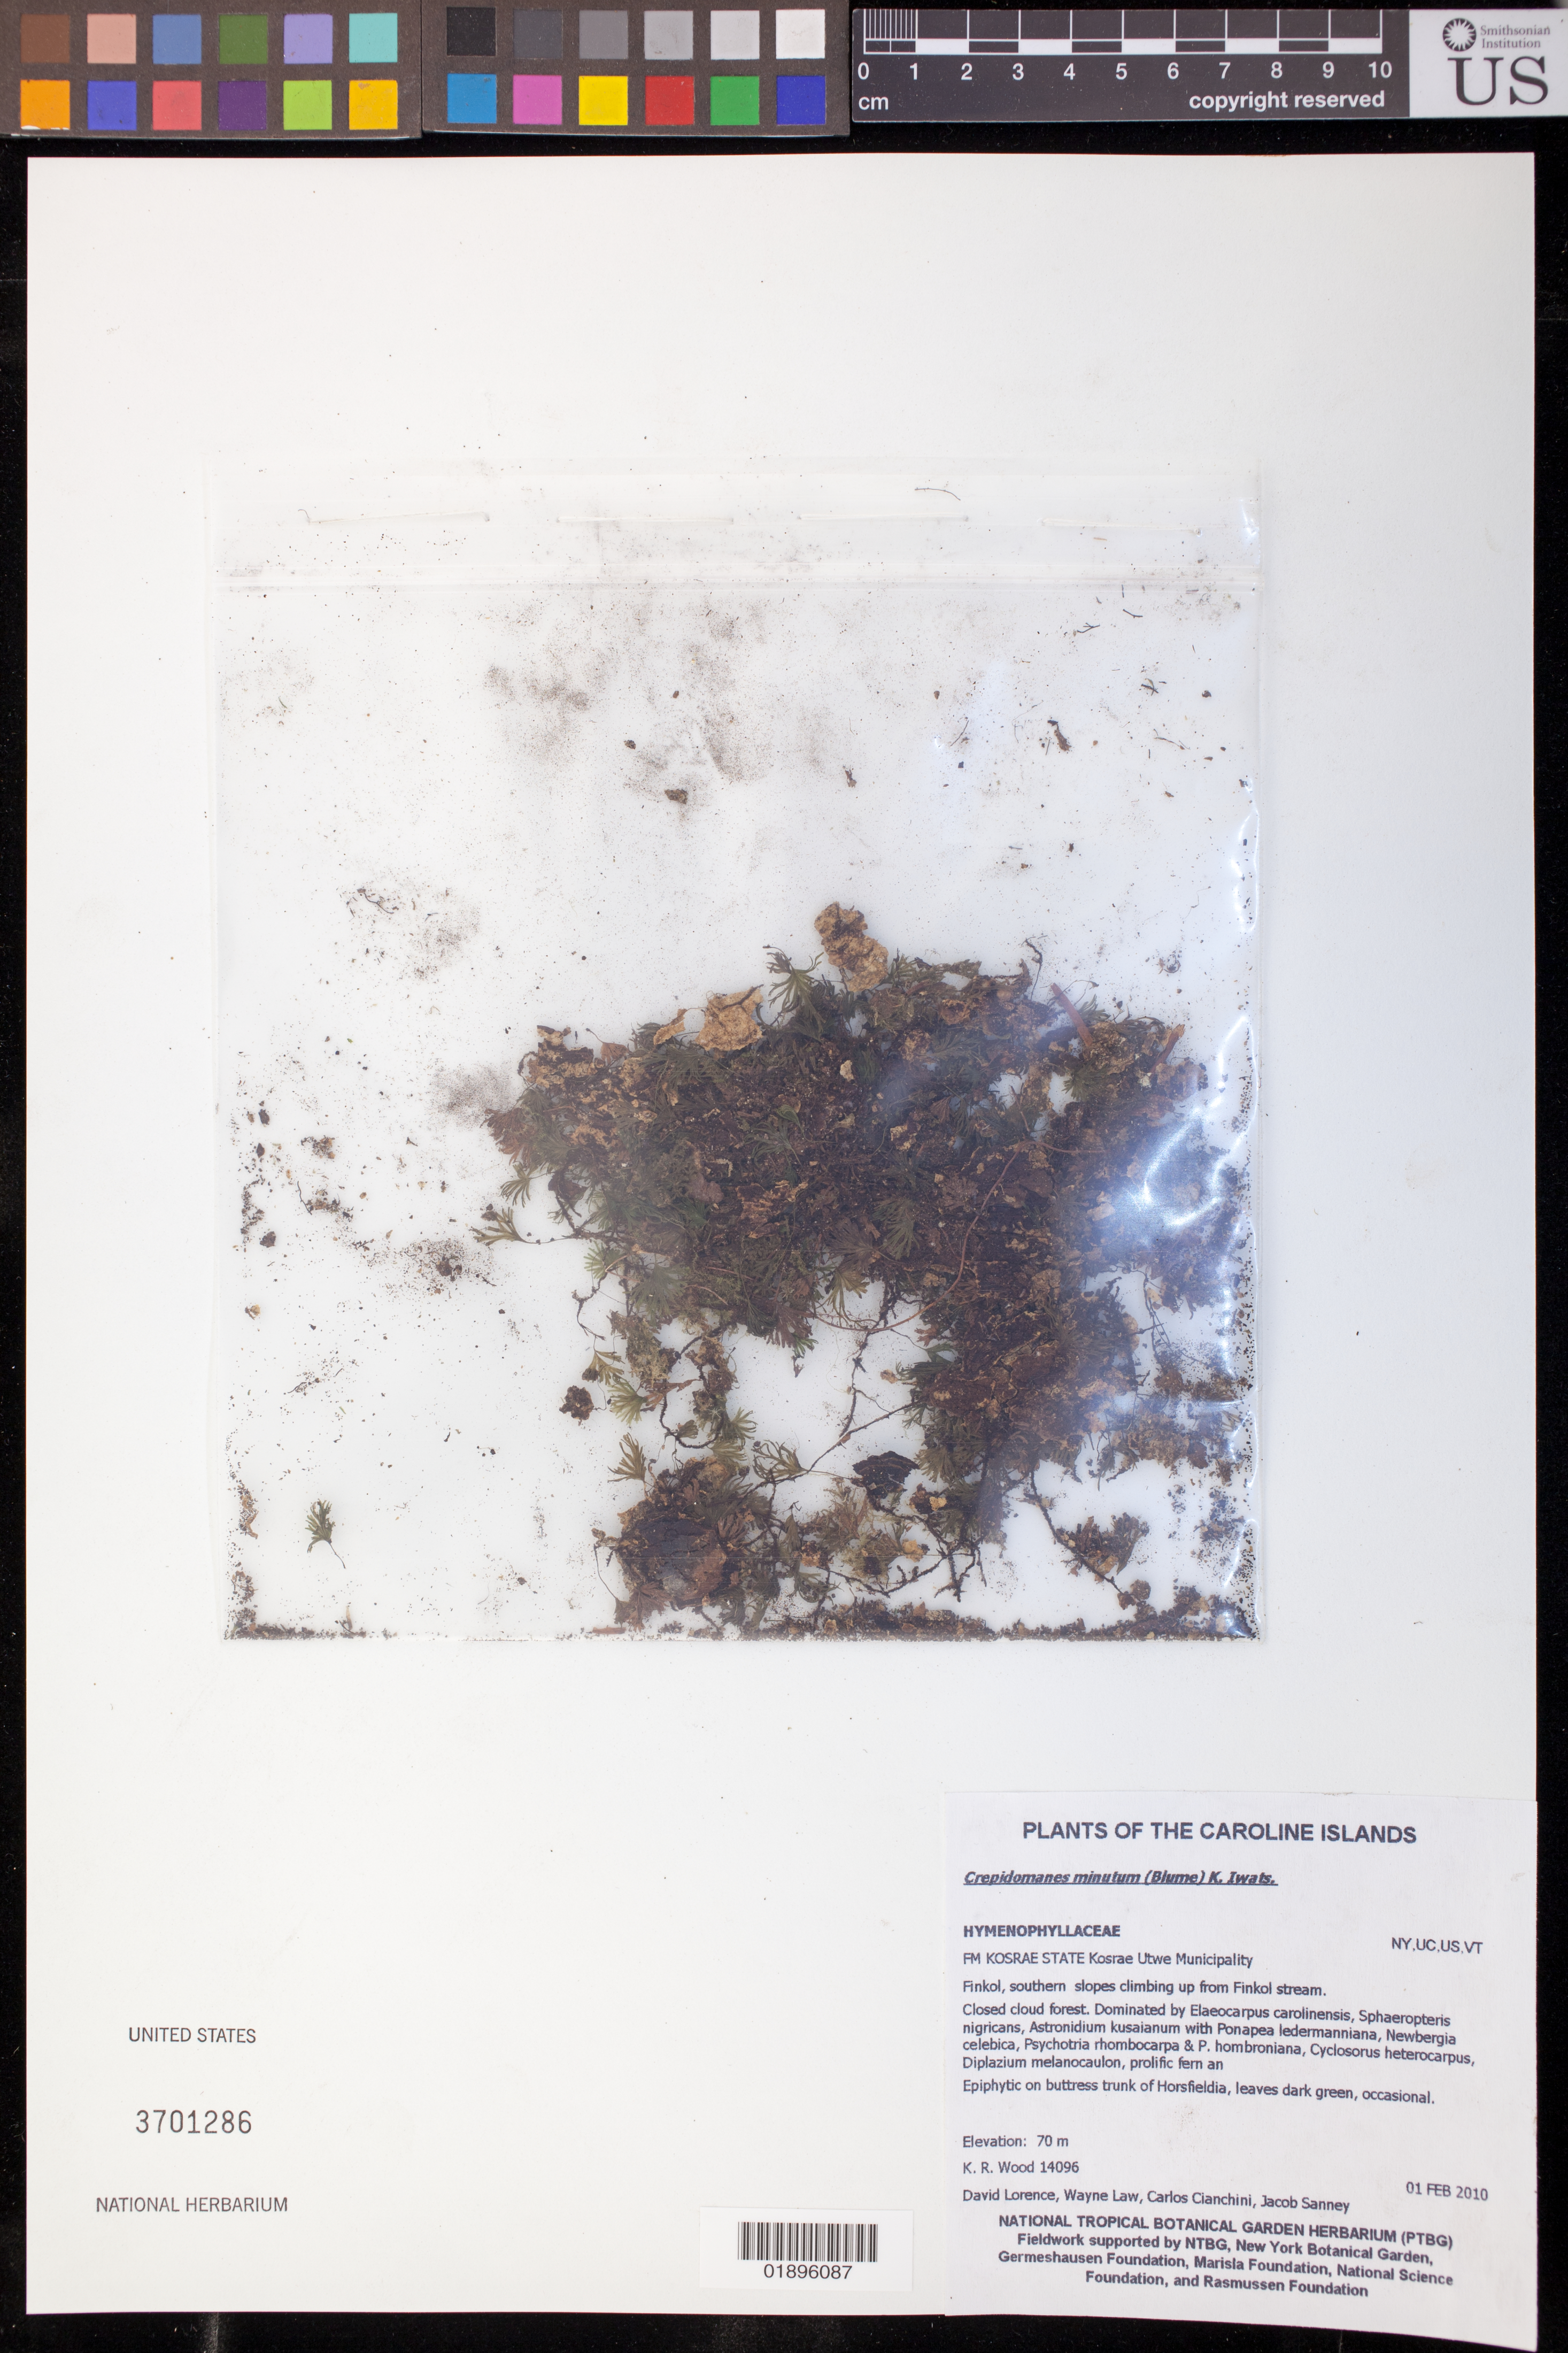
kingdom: Plantae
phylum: Tracheophyta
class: Polypodiopsida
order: Hymenophyllales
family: Hymenophyllaceae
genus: Crepidomanes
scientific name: Crepidomanes minutum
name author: (Blume) K. Iwats.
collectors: K. R. Wood, W. Law, C. Cianchini & J. Sanney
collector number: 14096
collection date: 2010-02-01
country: Micronesia, Federated States of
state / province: Kosrae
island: Kosrae [Kusaie]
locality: Kosrae Utwe Municipality, Finkol, southern slopes climbing up from Finkol stream.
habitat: Closed cloud forest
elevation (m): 70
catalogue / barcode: US 3701286